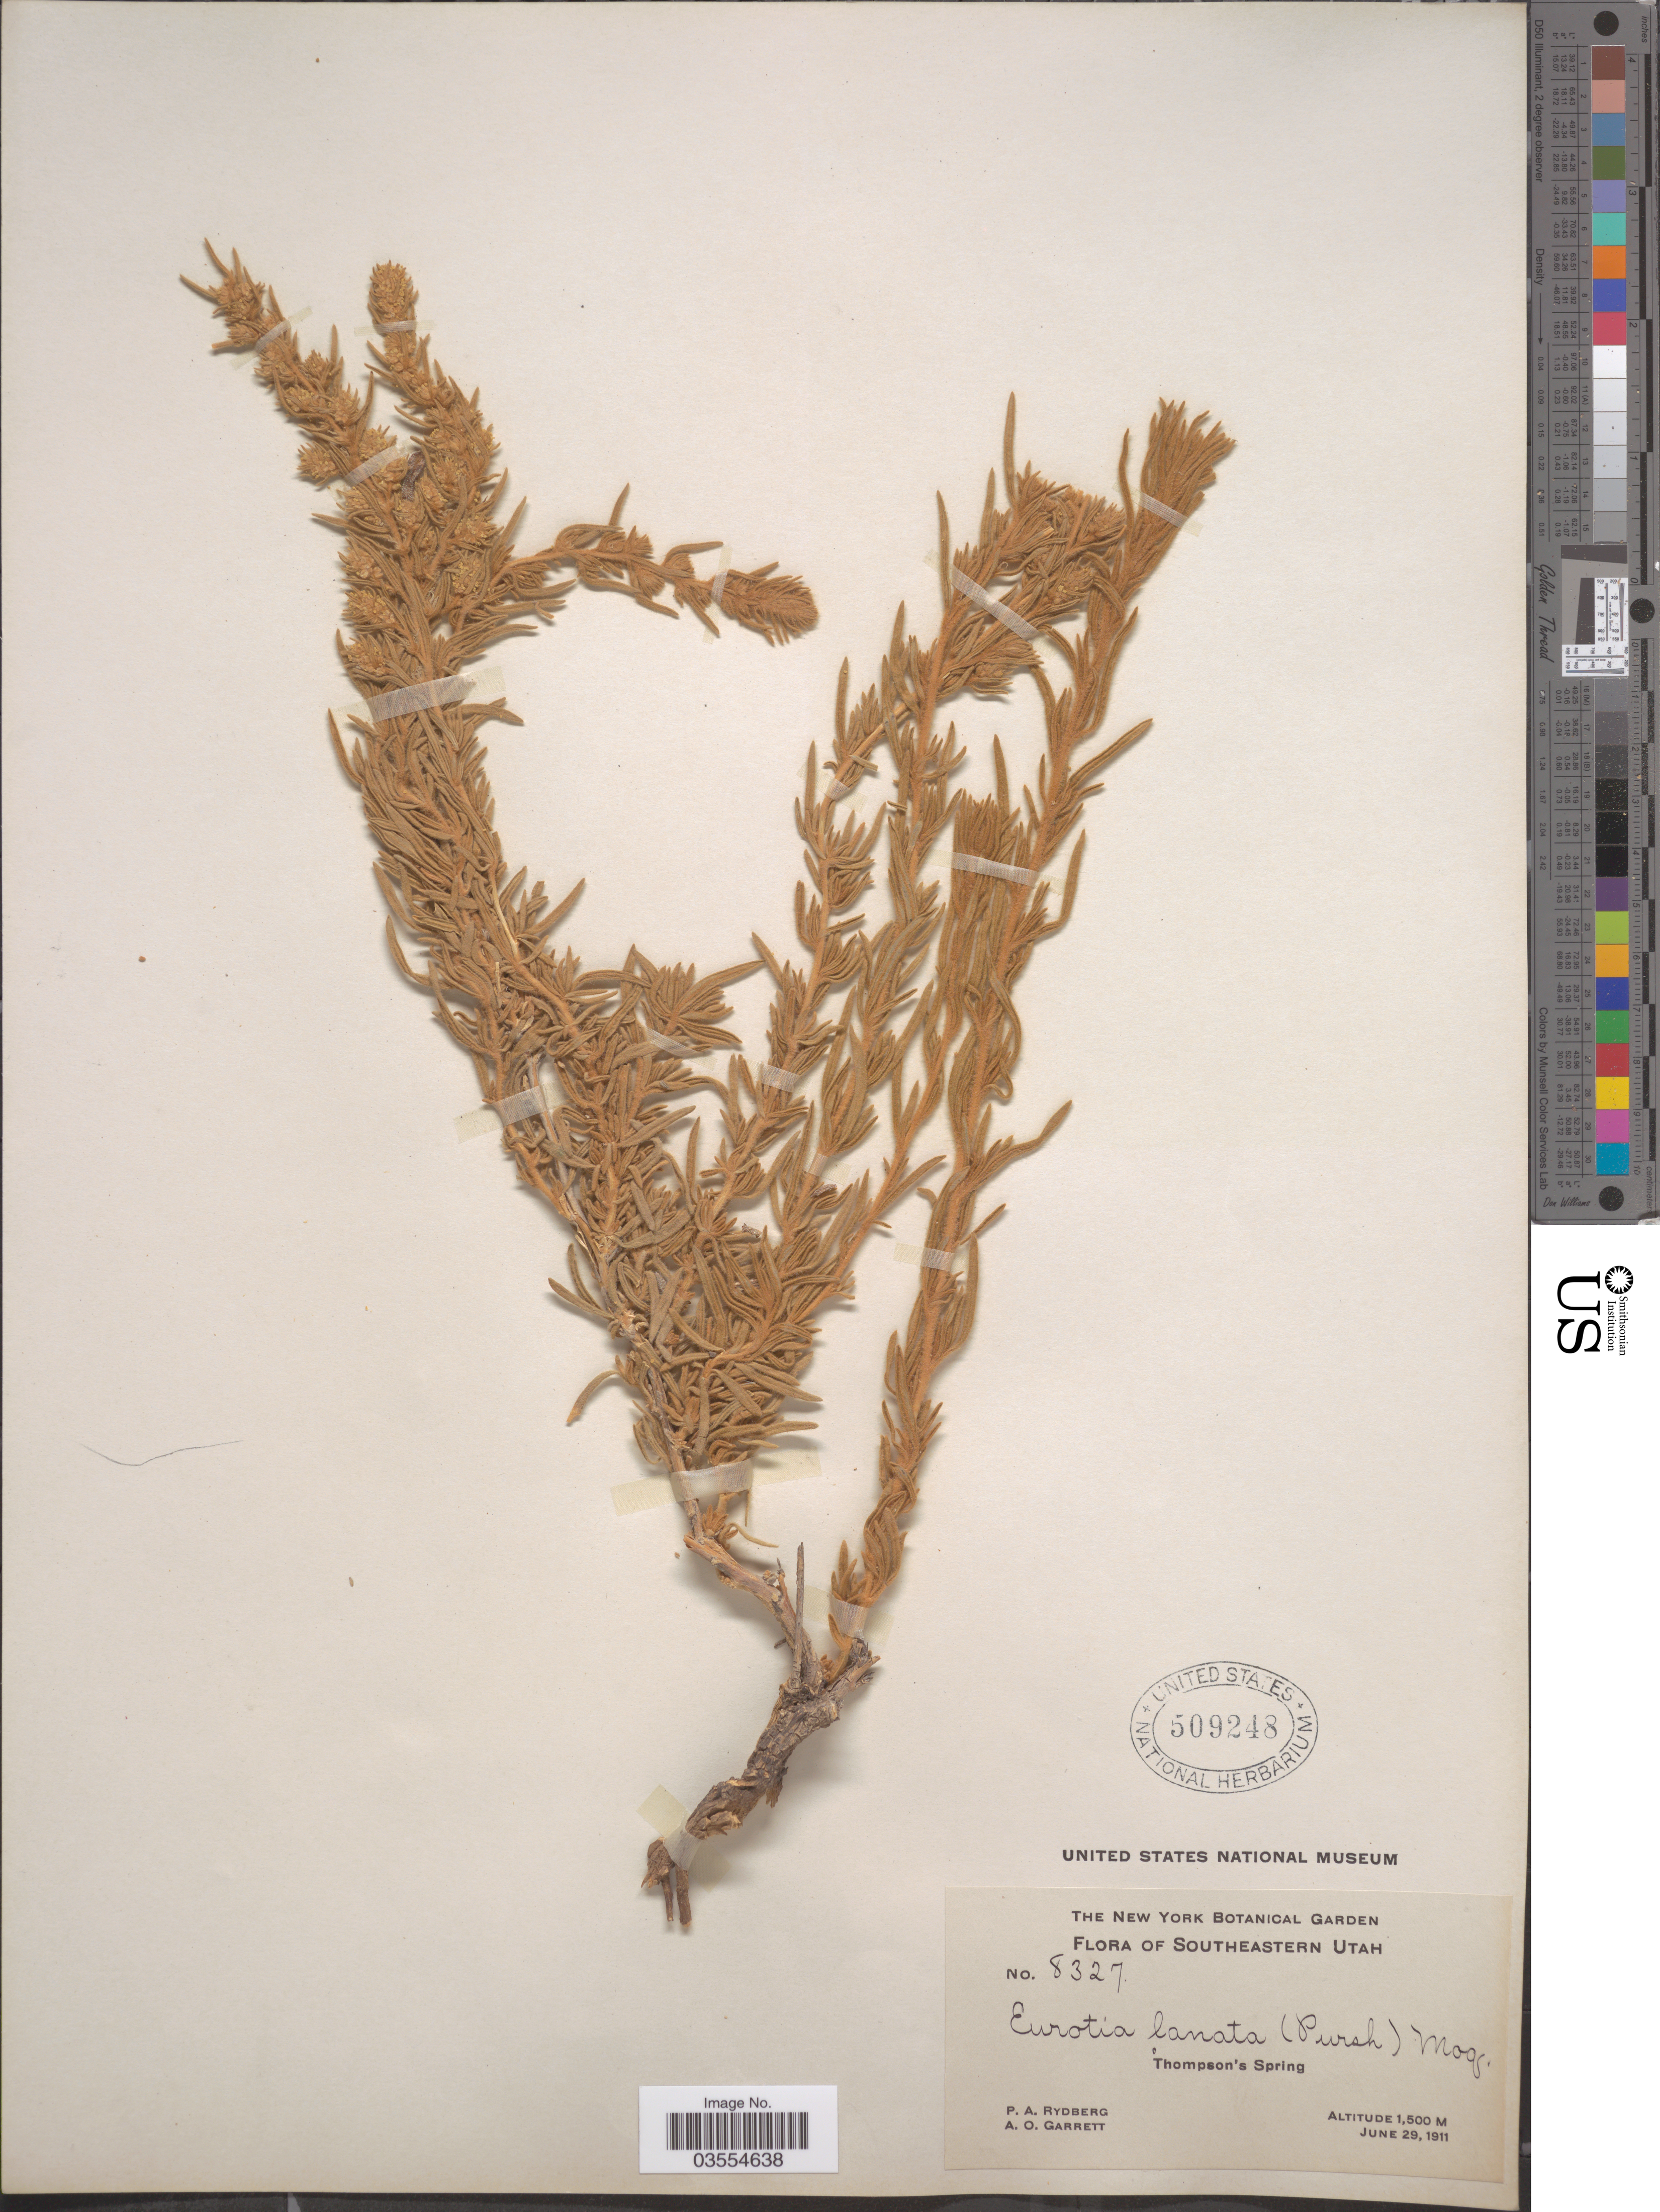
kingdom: Plantae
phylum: Tracheophyta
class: Magnoliopsida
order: Caryophyllales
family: Amaranthaceae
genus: Krascheninnikovia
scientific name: Krascheninnikovia lanata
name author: (Pursh) A. Meeuse & A.Smit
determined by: U.S. National Herbarium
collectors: P. A. Rydberg & A. O. Garrett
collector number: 8327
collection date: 1911-06-29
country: United States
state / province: Utah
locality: Southeastern Utah. Thompson's Spring.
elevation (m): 1500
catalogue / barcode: US 509248